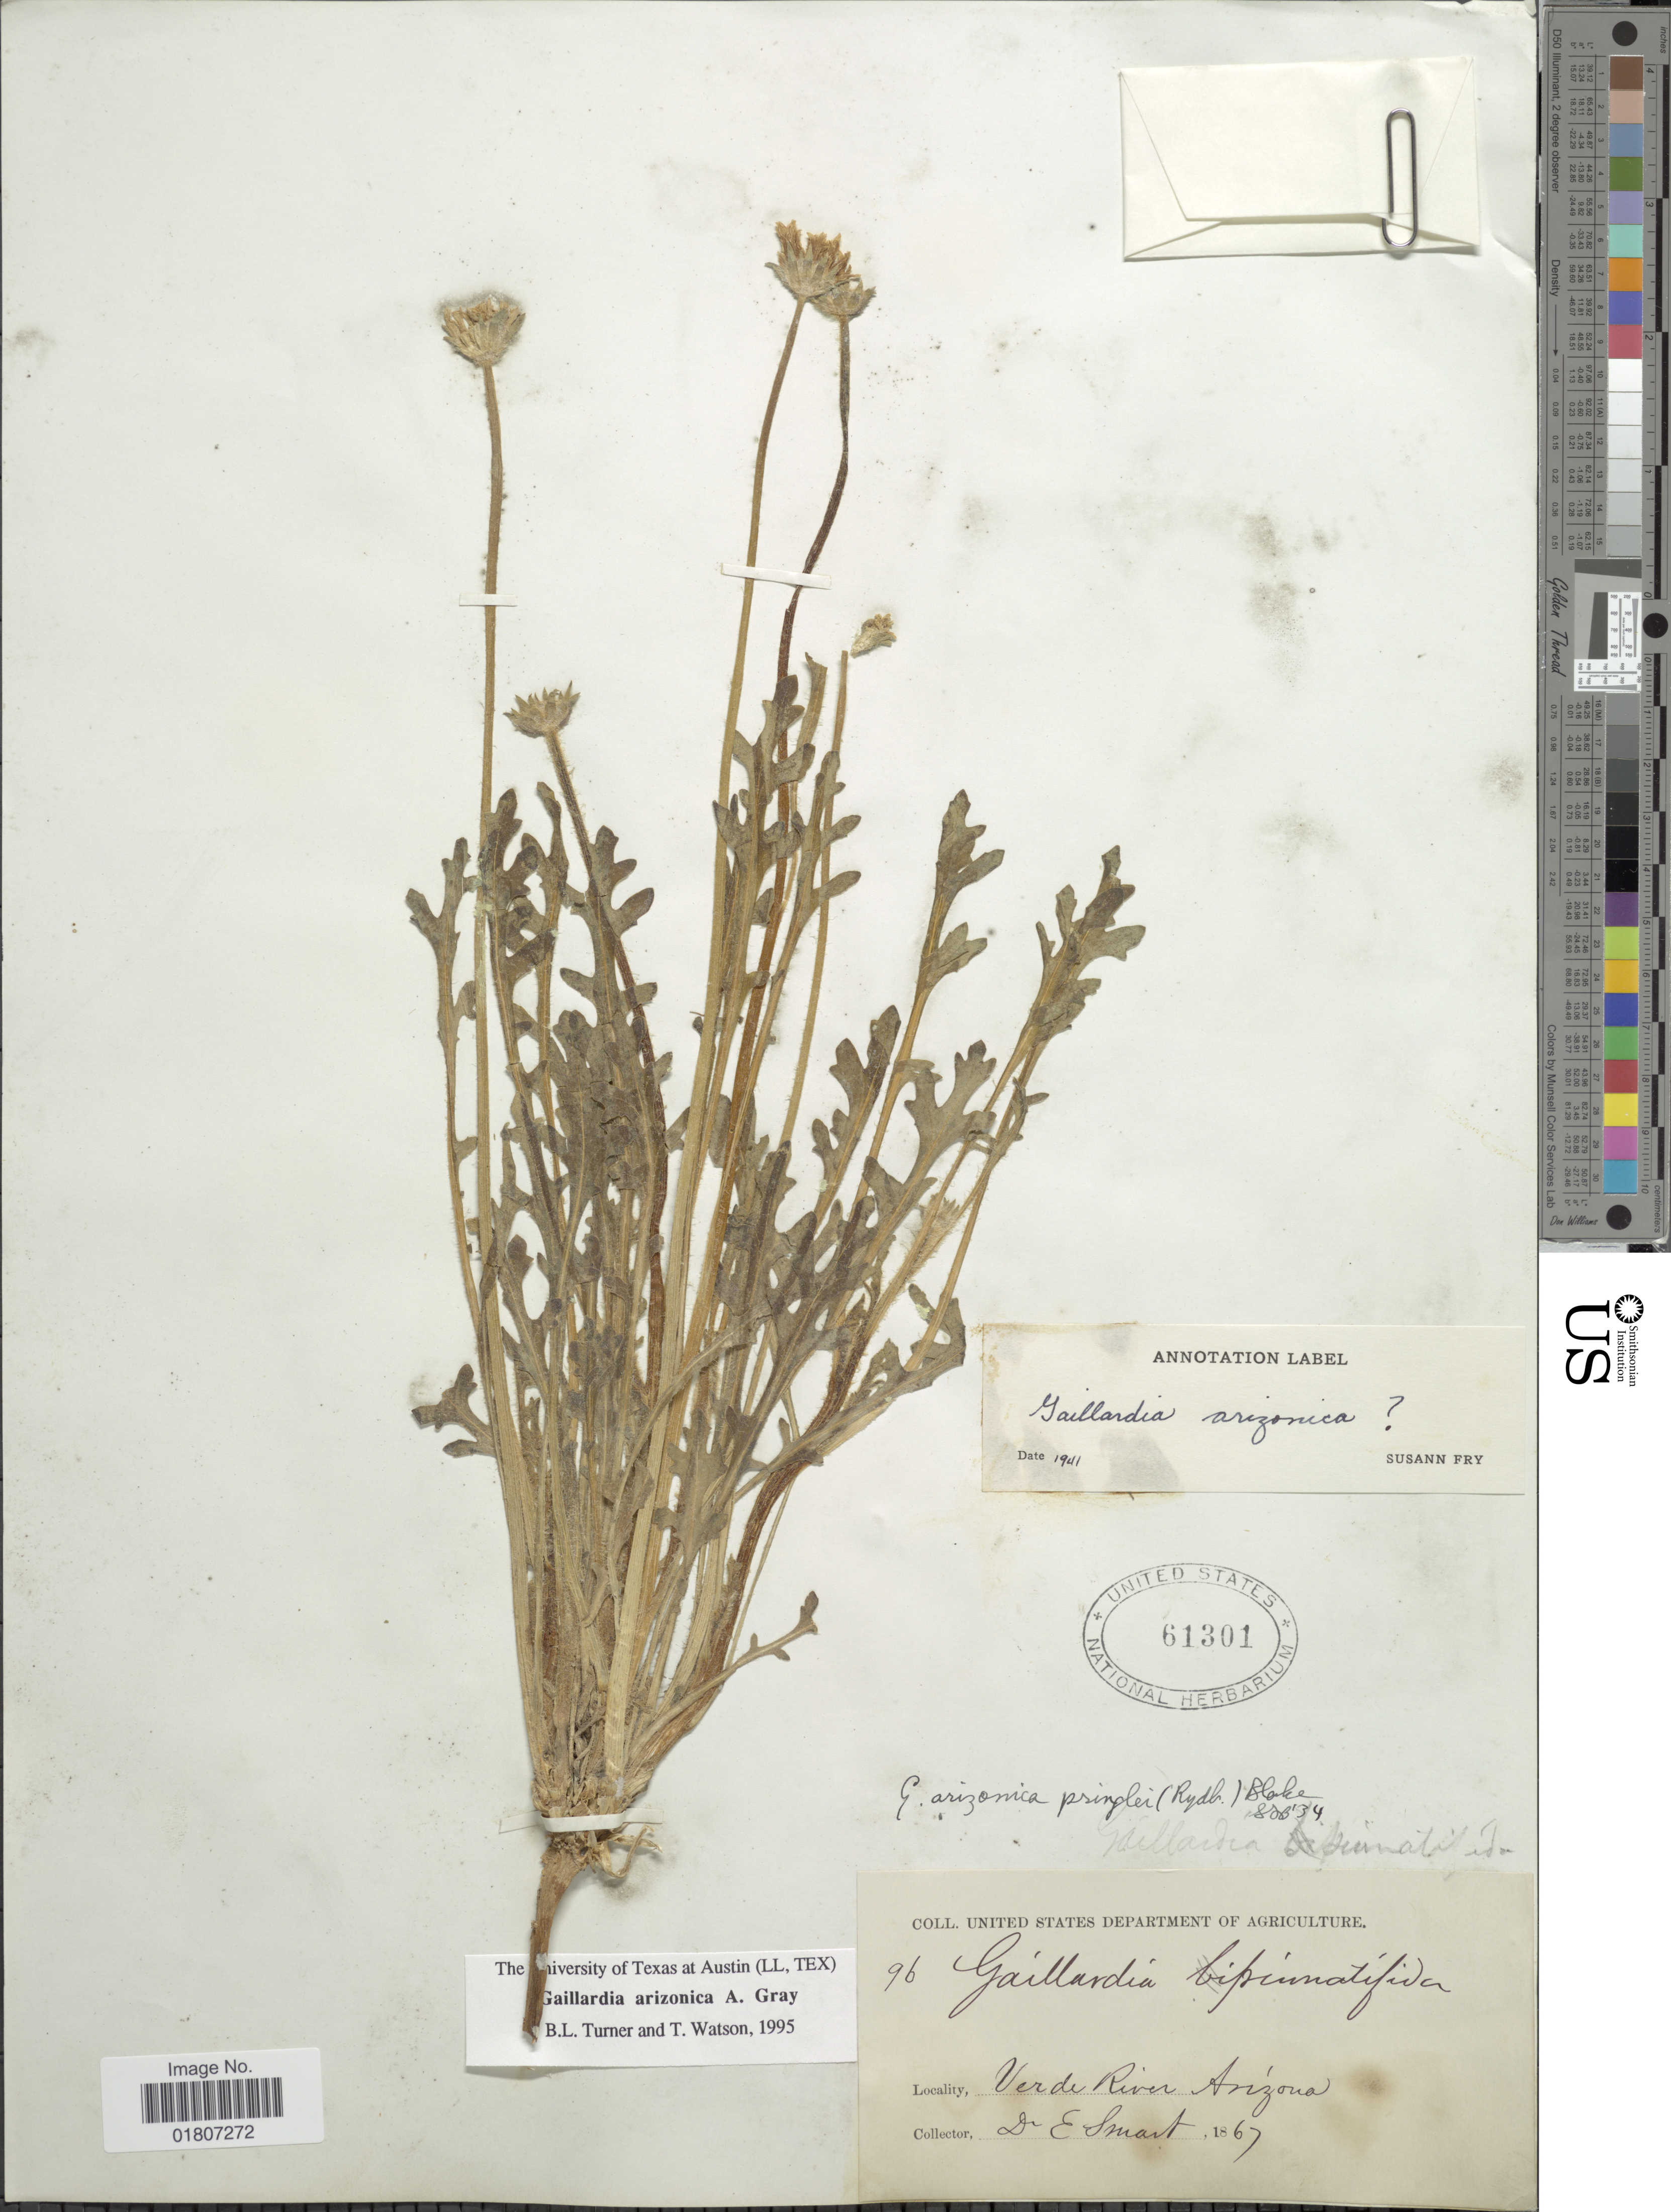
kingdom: Plantae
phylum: Tracheophyta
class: Magnoliopsida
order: Asterales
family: Asteraceae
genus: Gaillardia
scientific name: Gaillardia arizonica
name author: A. Gray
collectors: E. Smart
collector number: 96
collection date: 1867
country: United States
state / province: Arizona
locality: Verde River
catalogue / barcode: US 61301